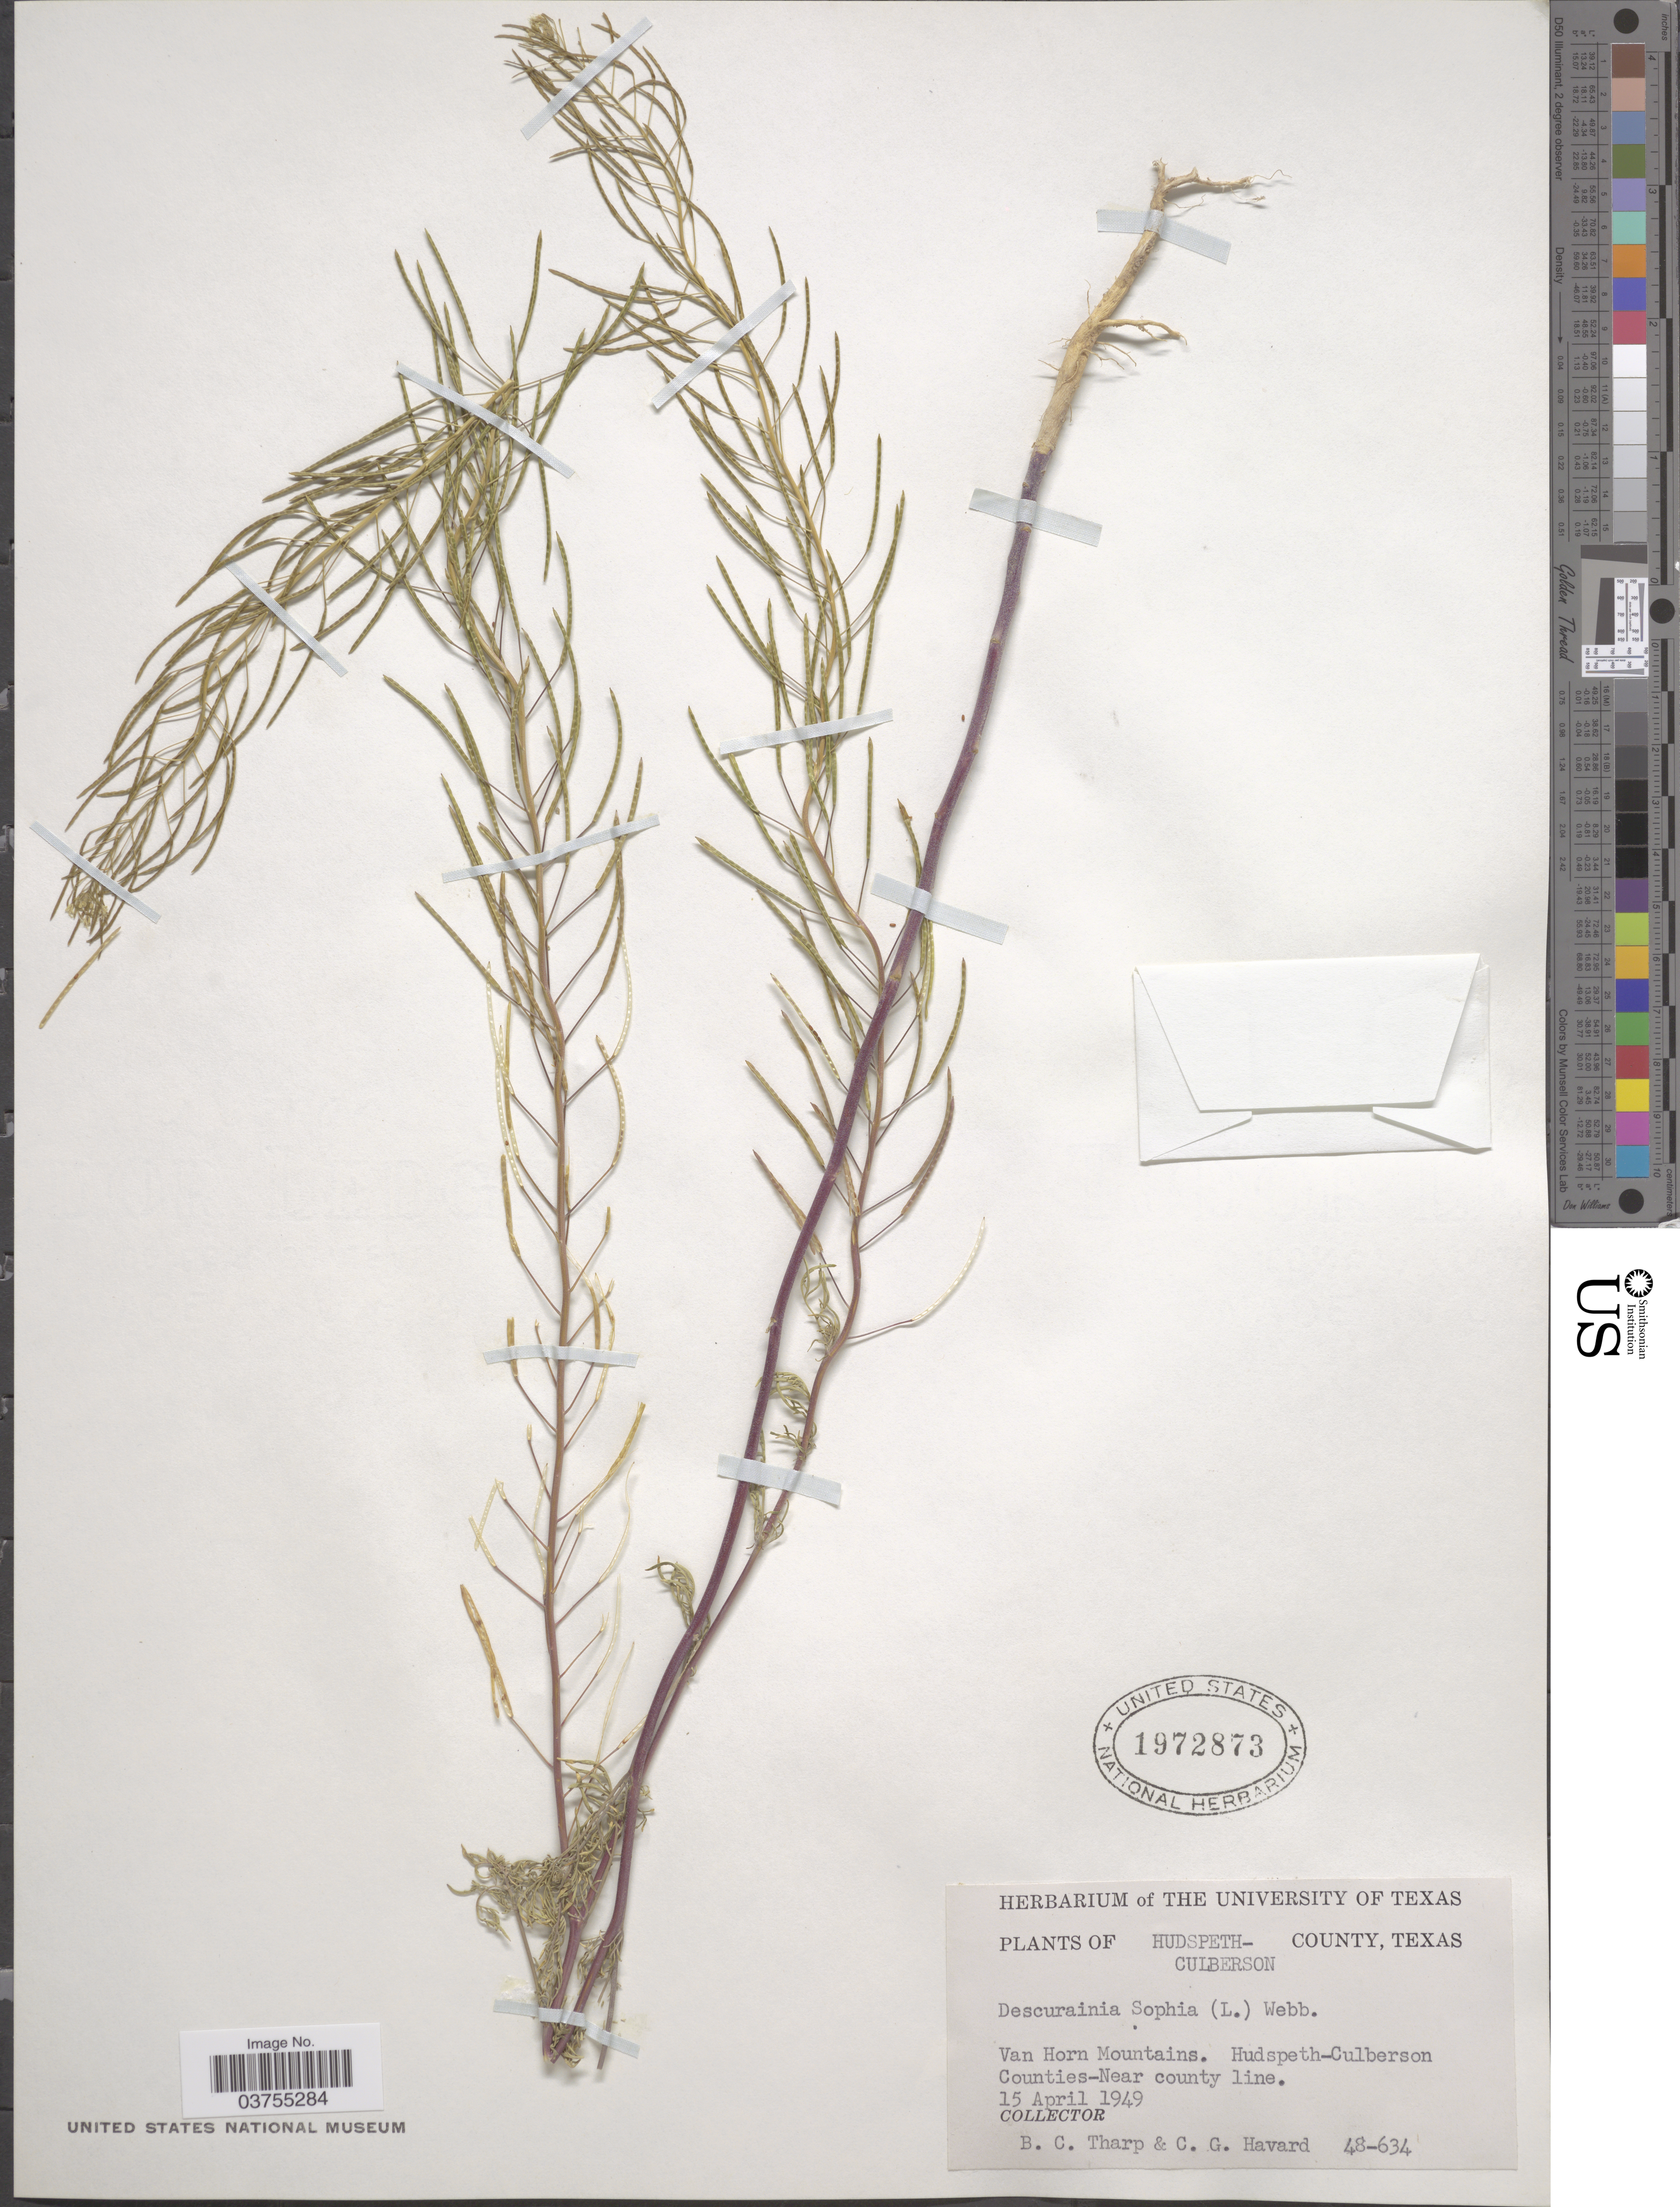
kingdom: Plantae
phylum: Tracheophyta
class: Magnoliopsida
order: Brassicales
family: Brassicaceae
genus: Descurainia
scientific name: Descurainia sophia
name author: (L.) Webb ex Prantl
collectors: B. C. Tharp & C. G. Havard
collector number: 48-634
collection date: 1949-04-15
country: United States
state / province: Texas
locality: Hudspeth-Culberson County. Van Horn Mountains. Hudspeth-Culberson Counties-Near county line.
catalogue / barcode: US 1972873